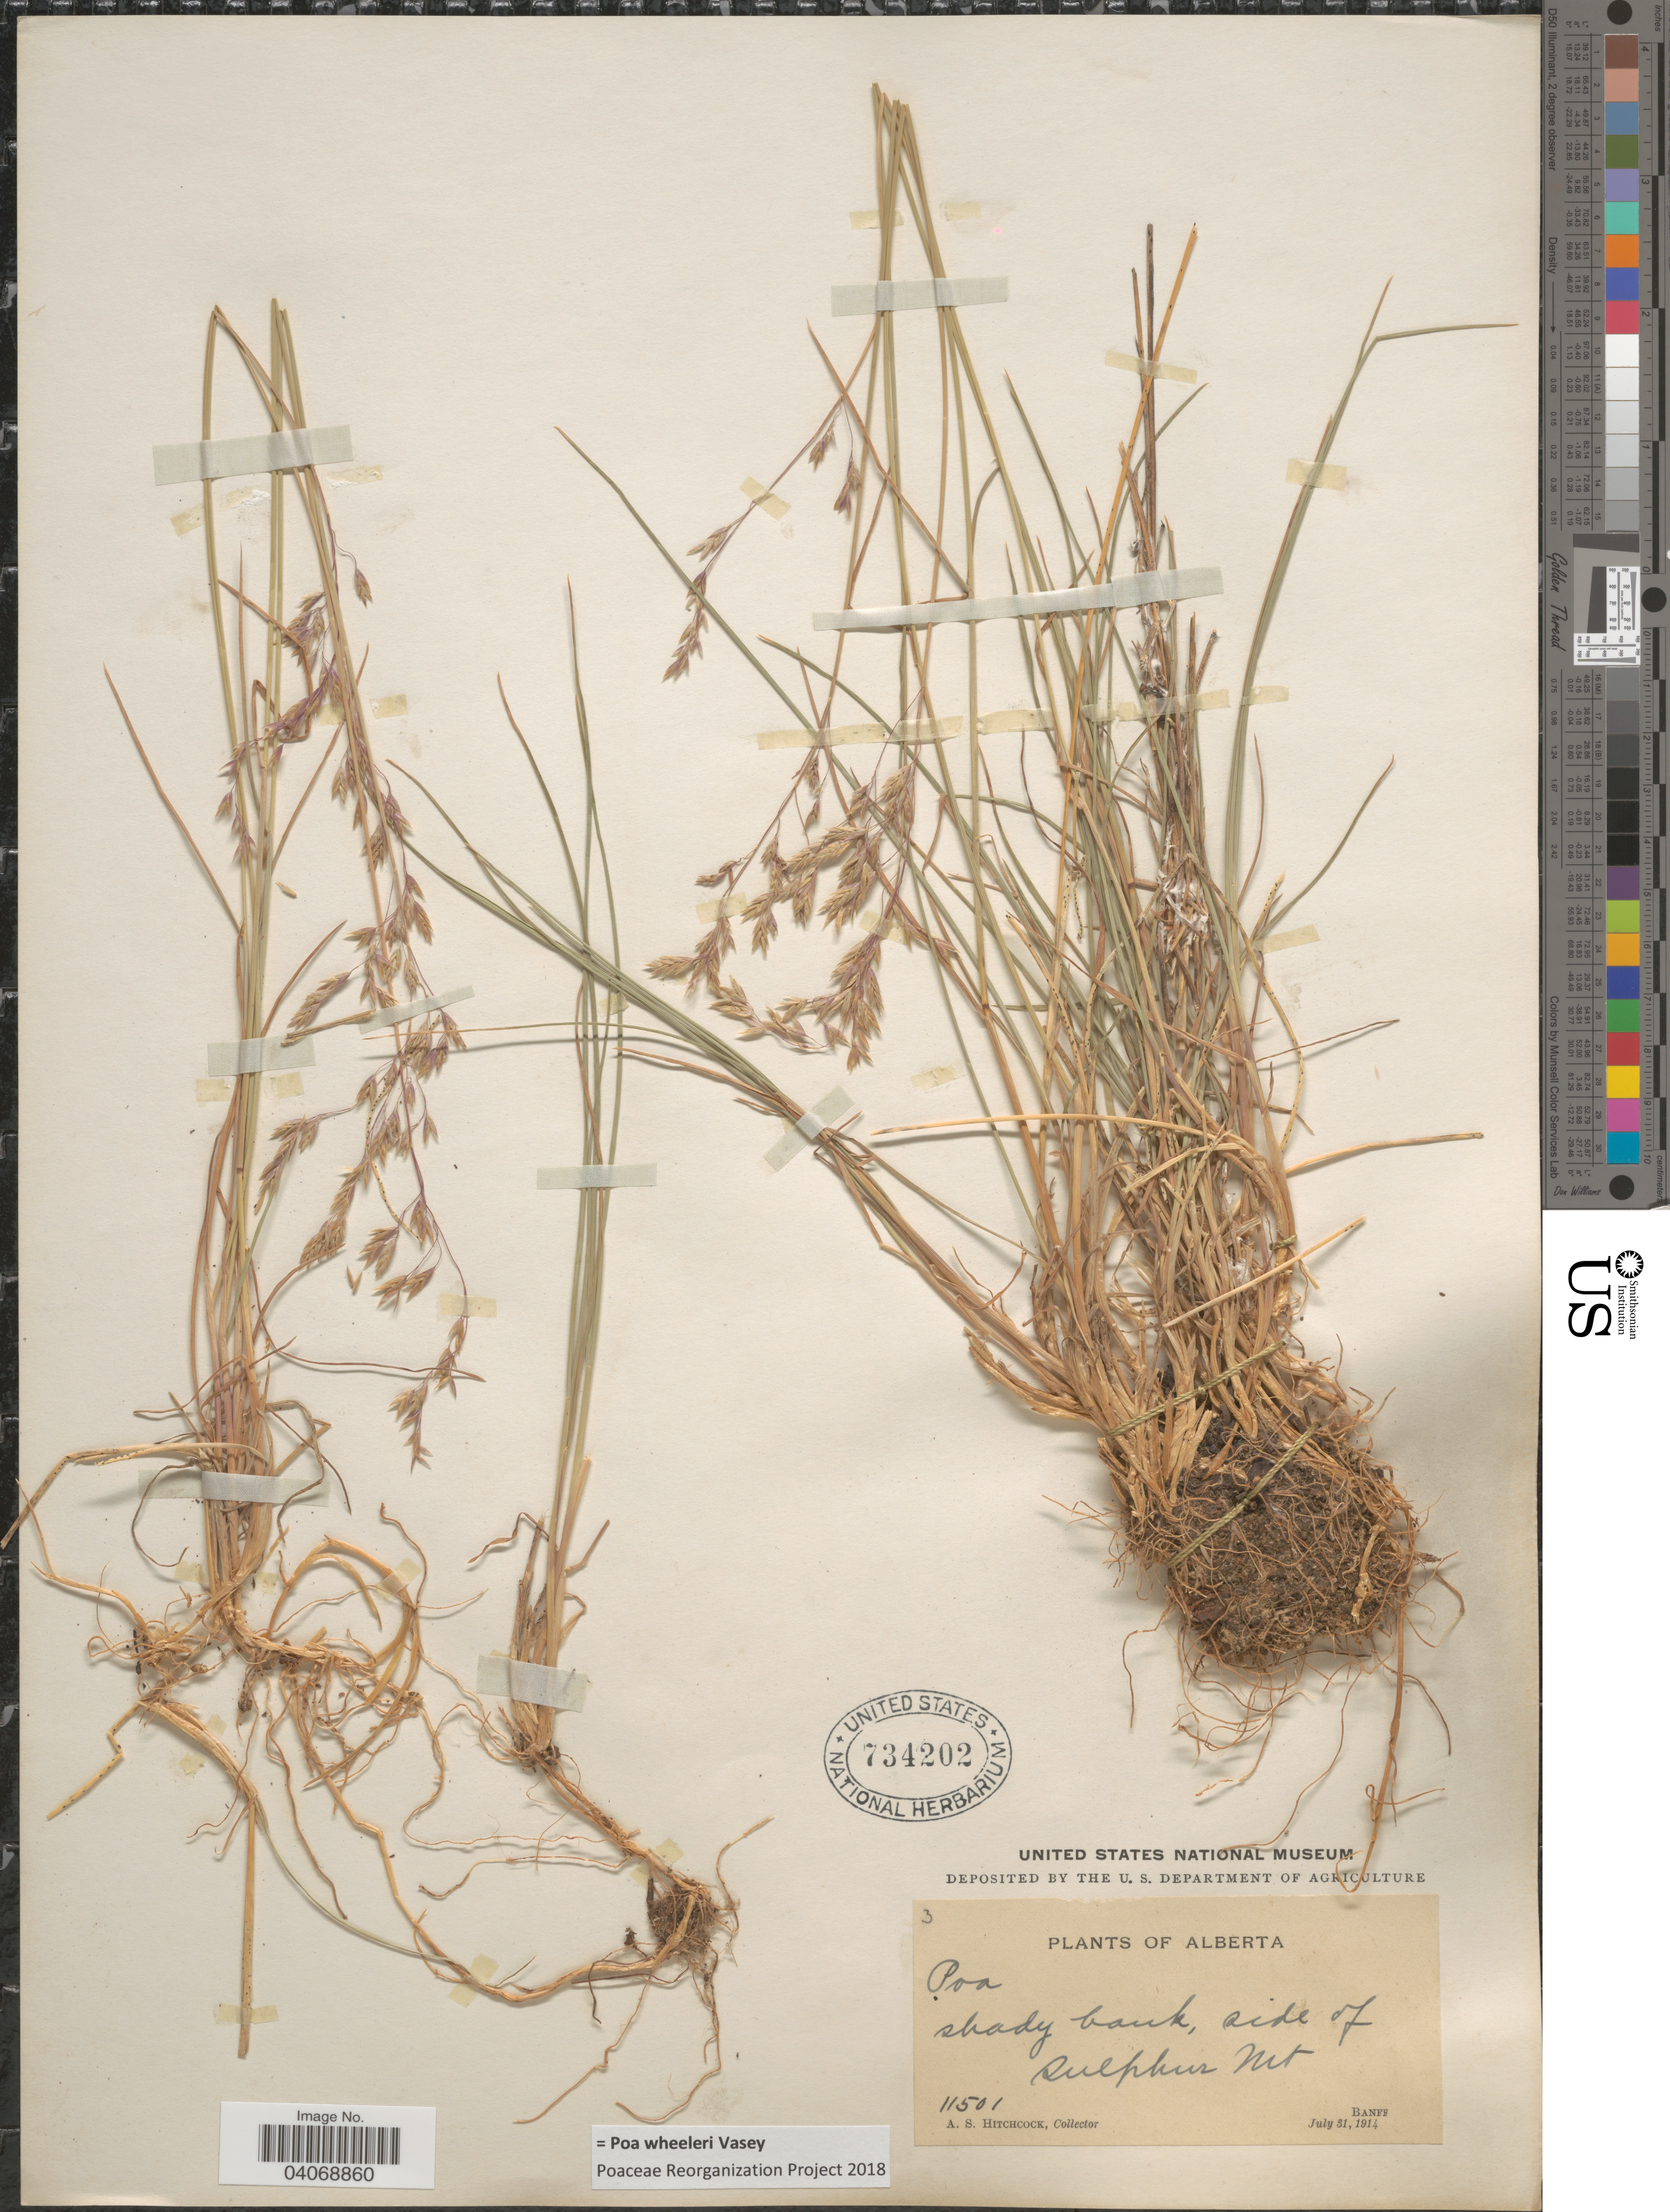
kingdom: Plantae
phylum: Tracheophyta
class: Liliopsida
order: Poales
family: Poaceae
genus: Poa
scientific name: Poa wheeleri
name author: Vasey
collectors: A. S. Hitchcock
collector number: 11501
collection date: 1914-07-31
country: Canada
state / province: Alberta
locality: Shady bank, side of Sulphur Mt. Banff.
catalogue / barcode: US 734202